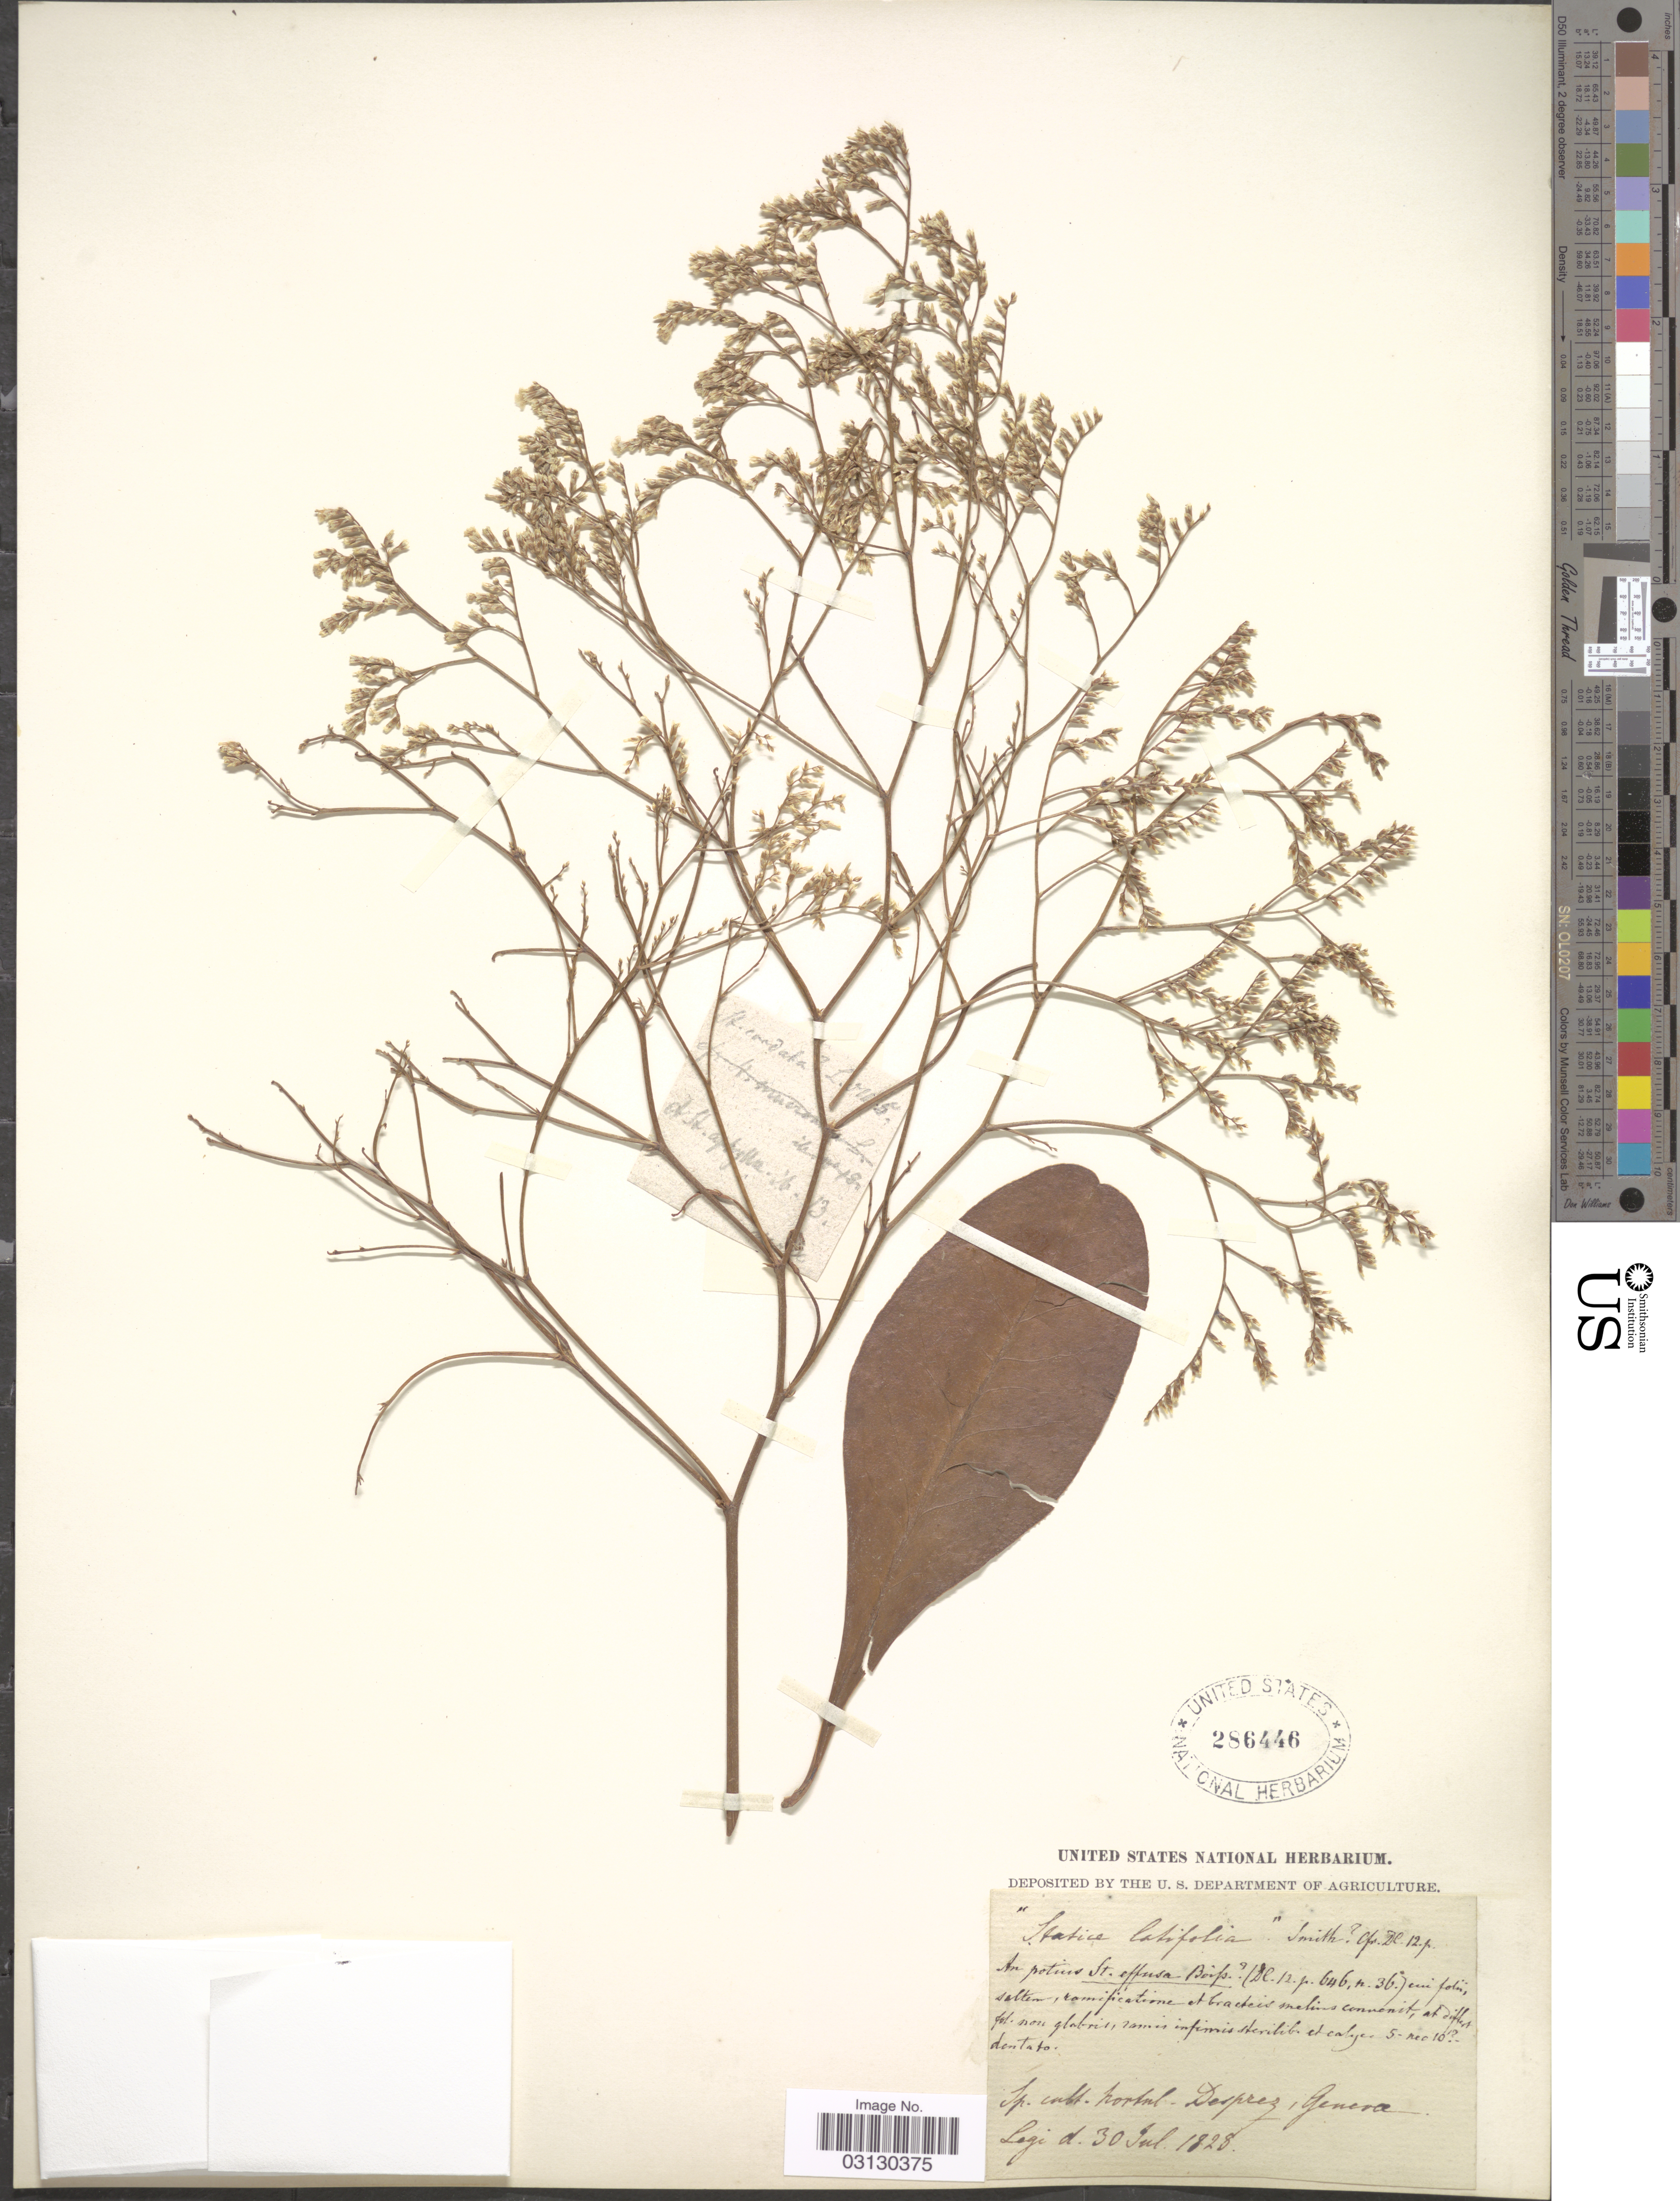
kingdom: Plantae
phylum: Tracheophyta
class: Magnoliopsida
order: Caryophyllales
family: Plumbaginaceae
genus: Limonium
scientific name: Limonium latifolium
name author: Kuntze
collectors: ex herb. United States National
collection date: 1828-07-30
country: Switzerland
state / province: Genève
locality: Sp. cult. hortful. Desprez, Geneva.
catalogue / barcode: US 286446